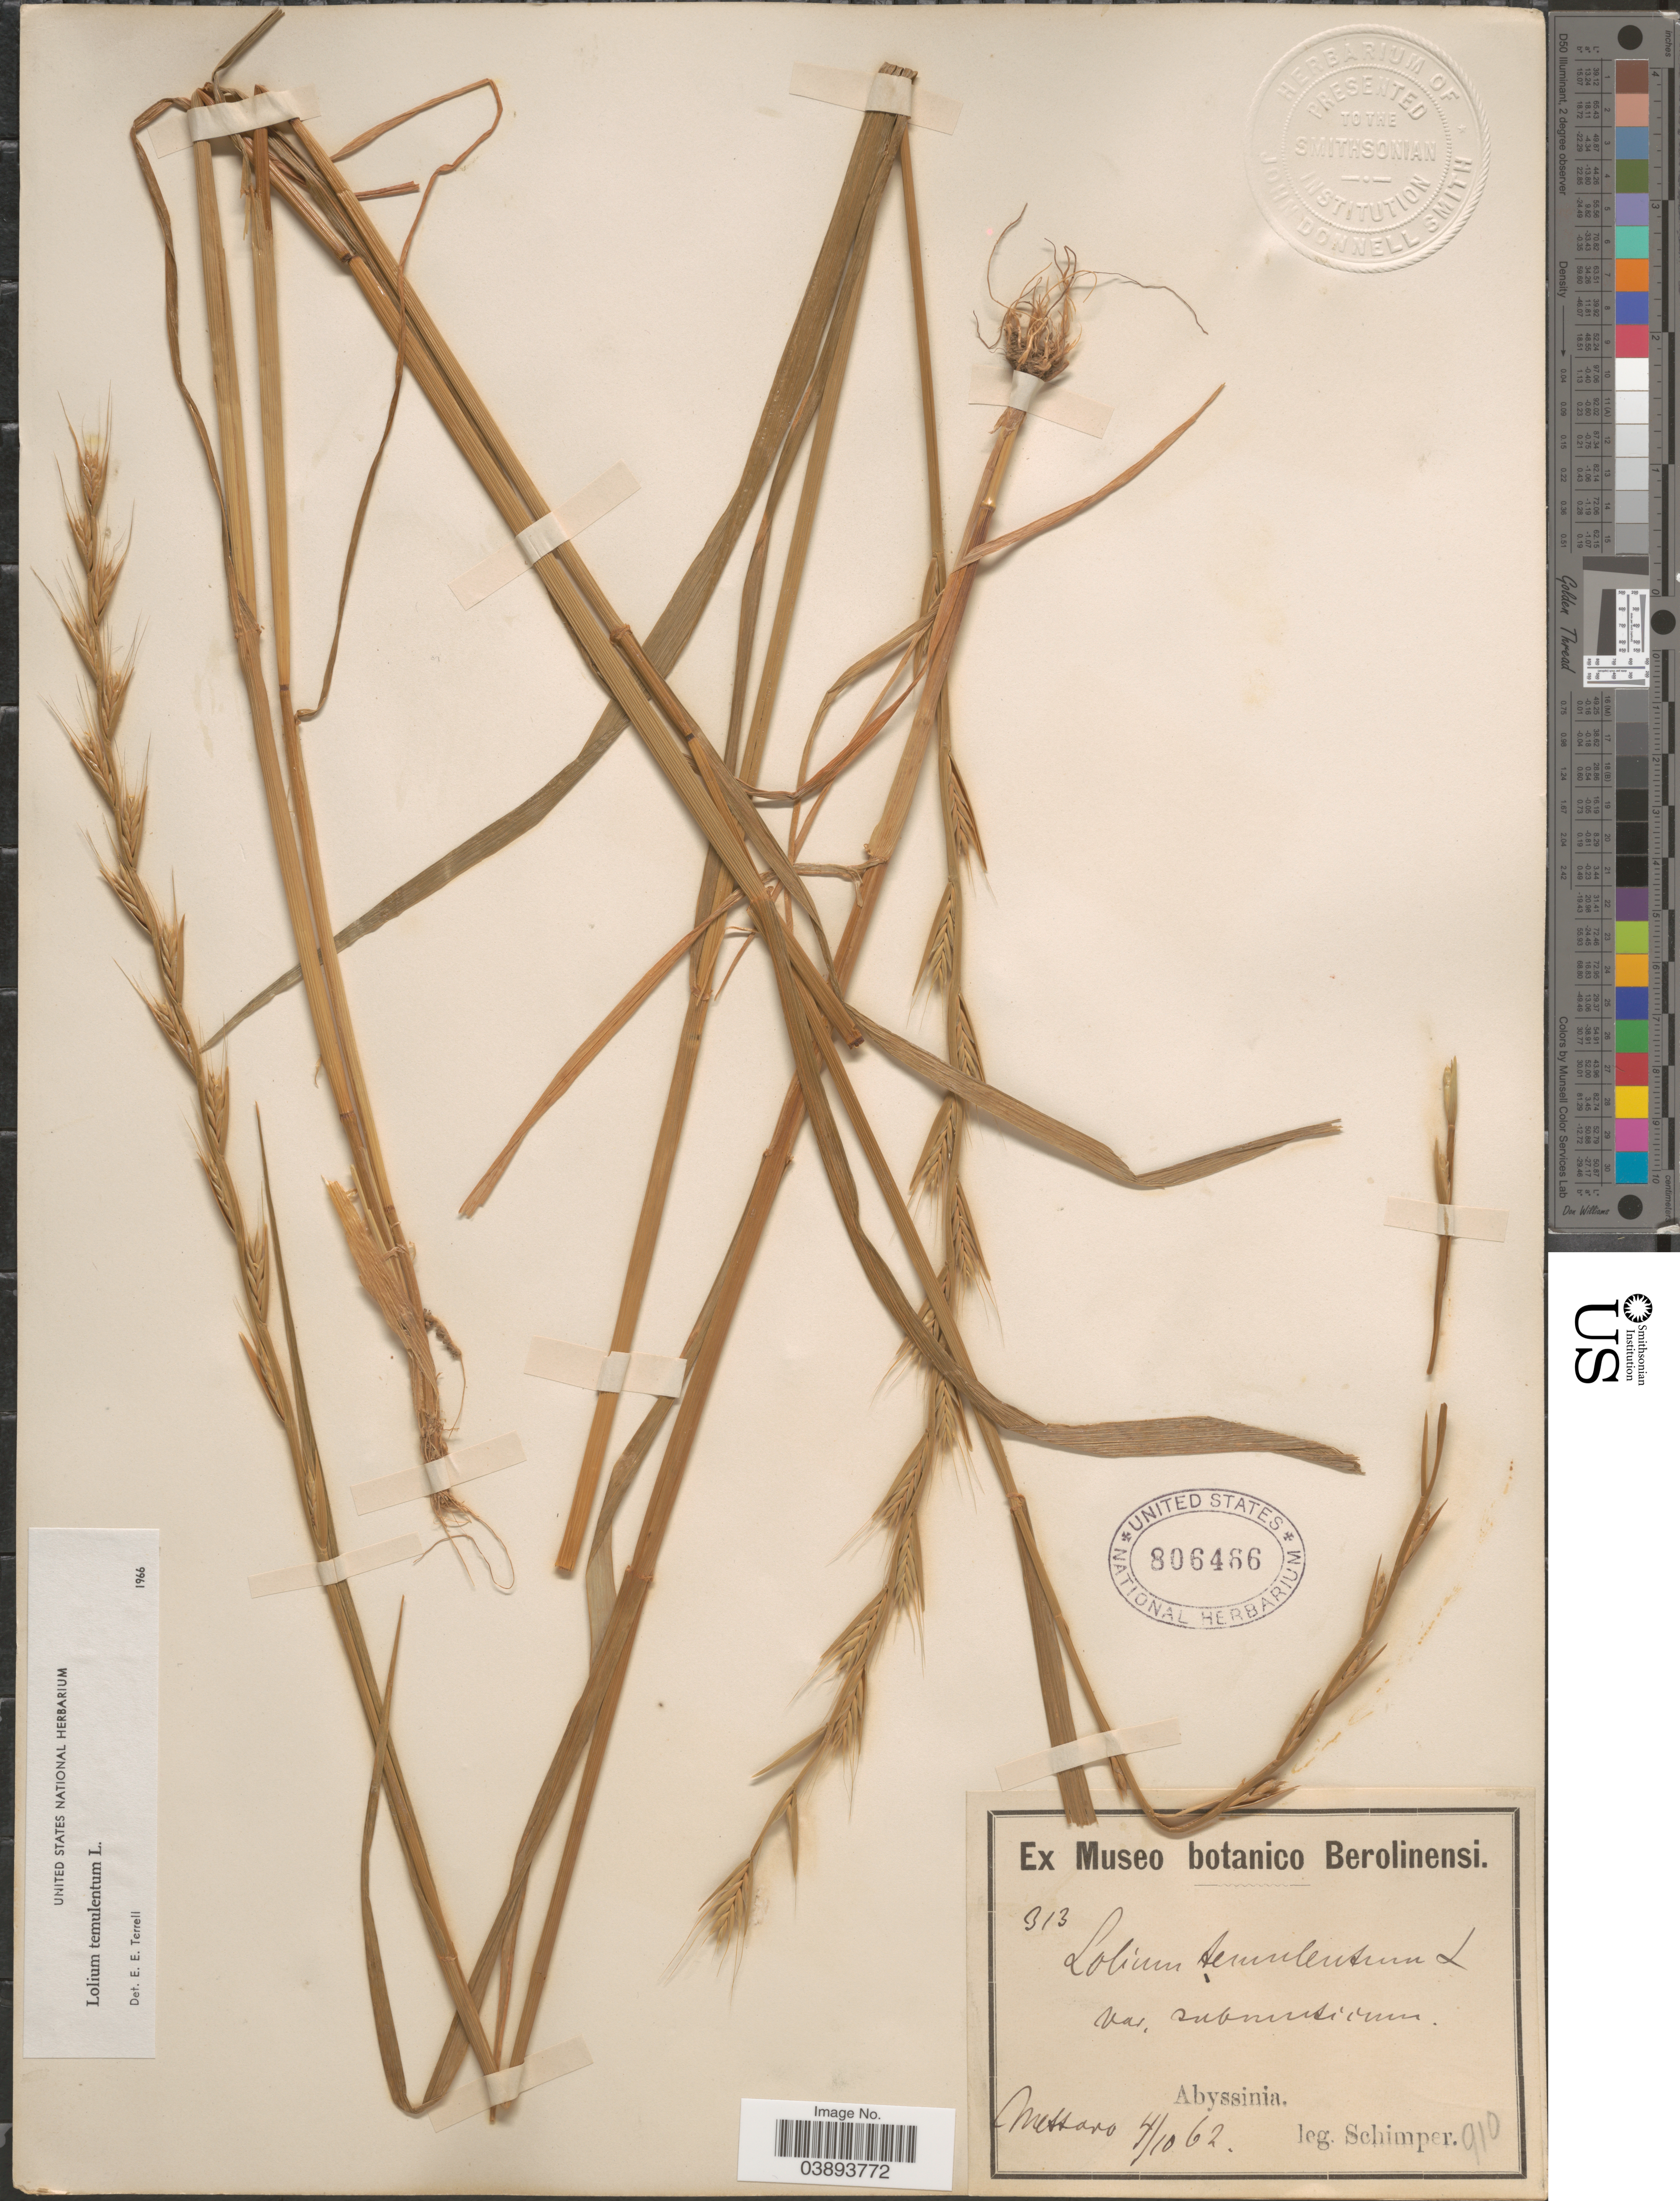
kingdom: Plantae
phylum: Tracheophyta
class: Liliopsida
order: Poales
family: Poaceae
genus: Lolium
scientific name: Lolium temulentum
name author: L.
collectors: -. Schimper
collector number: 910 ?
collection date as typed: Transcribed d/m/y: 4/10/62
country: Ethiopia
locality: Abyssinia. Mettaro.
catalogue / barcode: US 806466